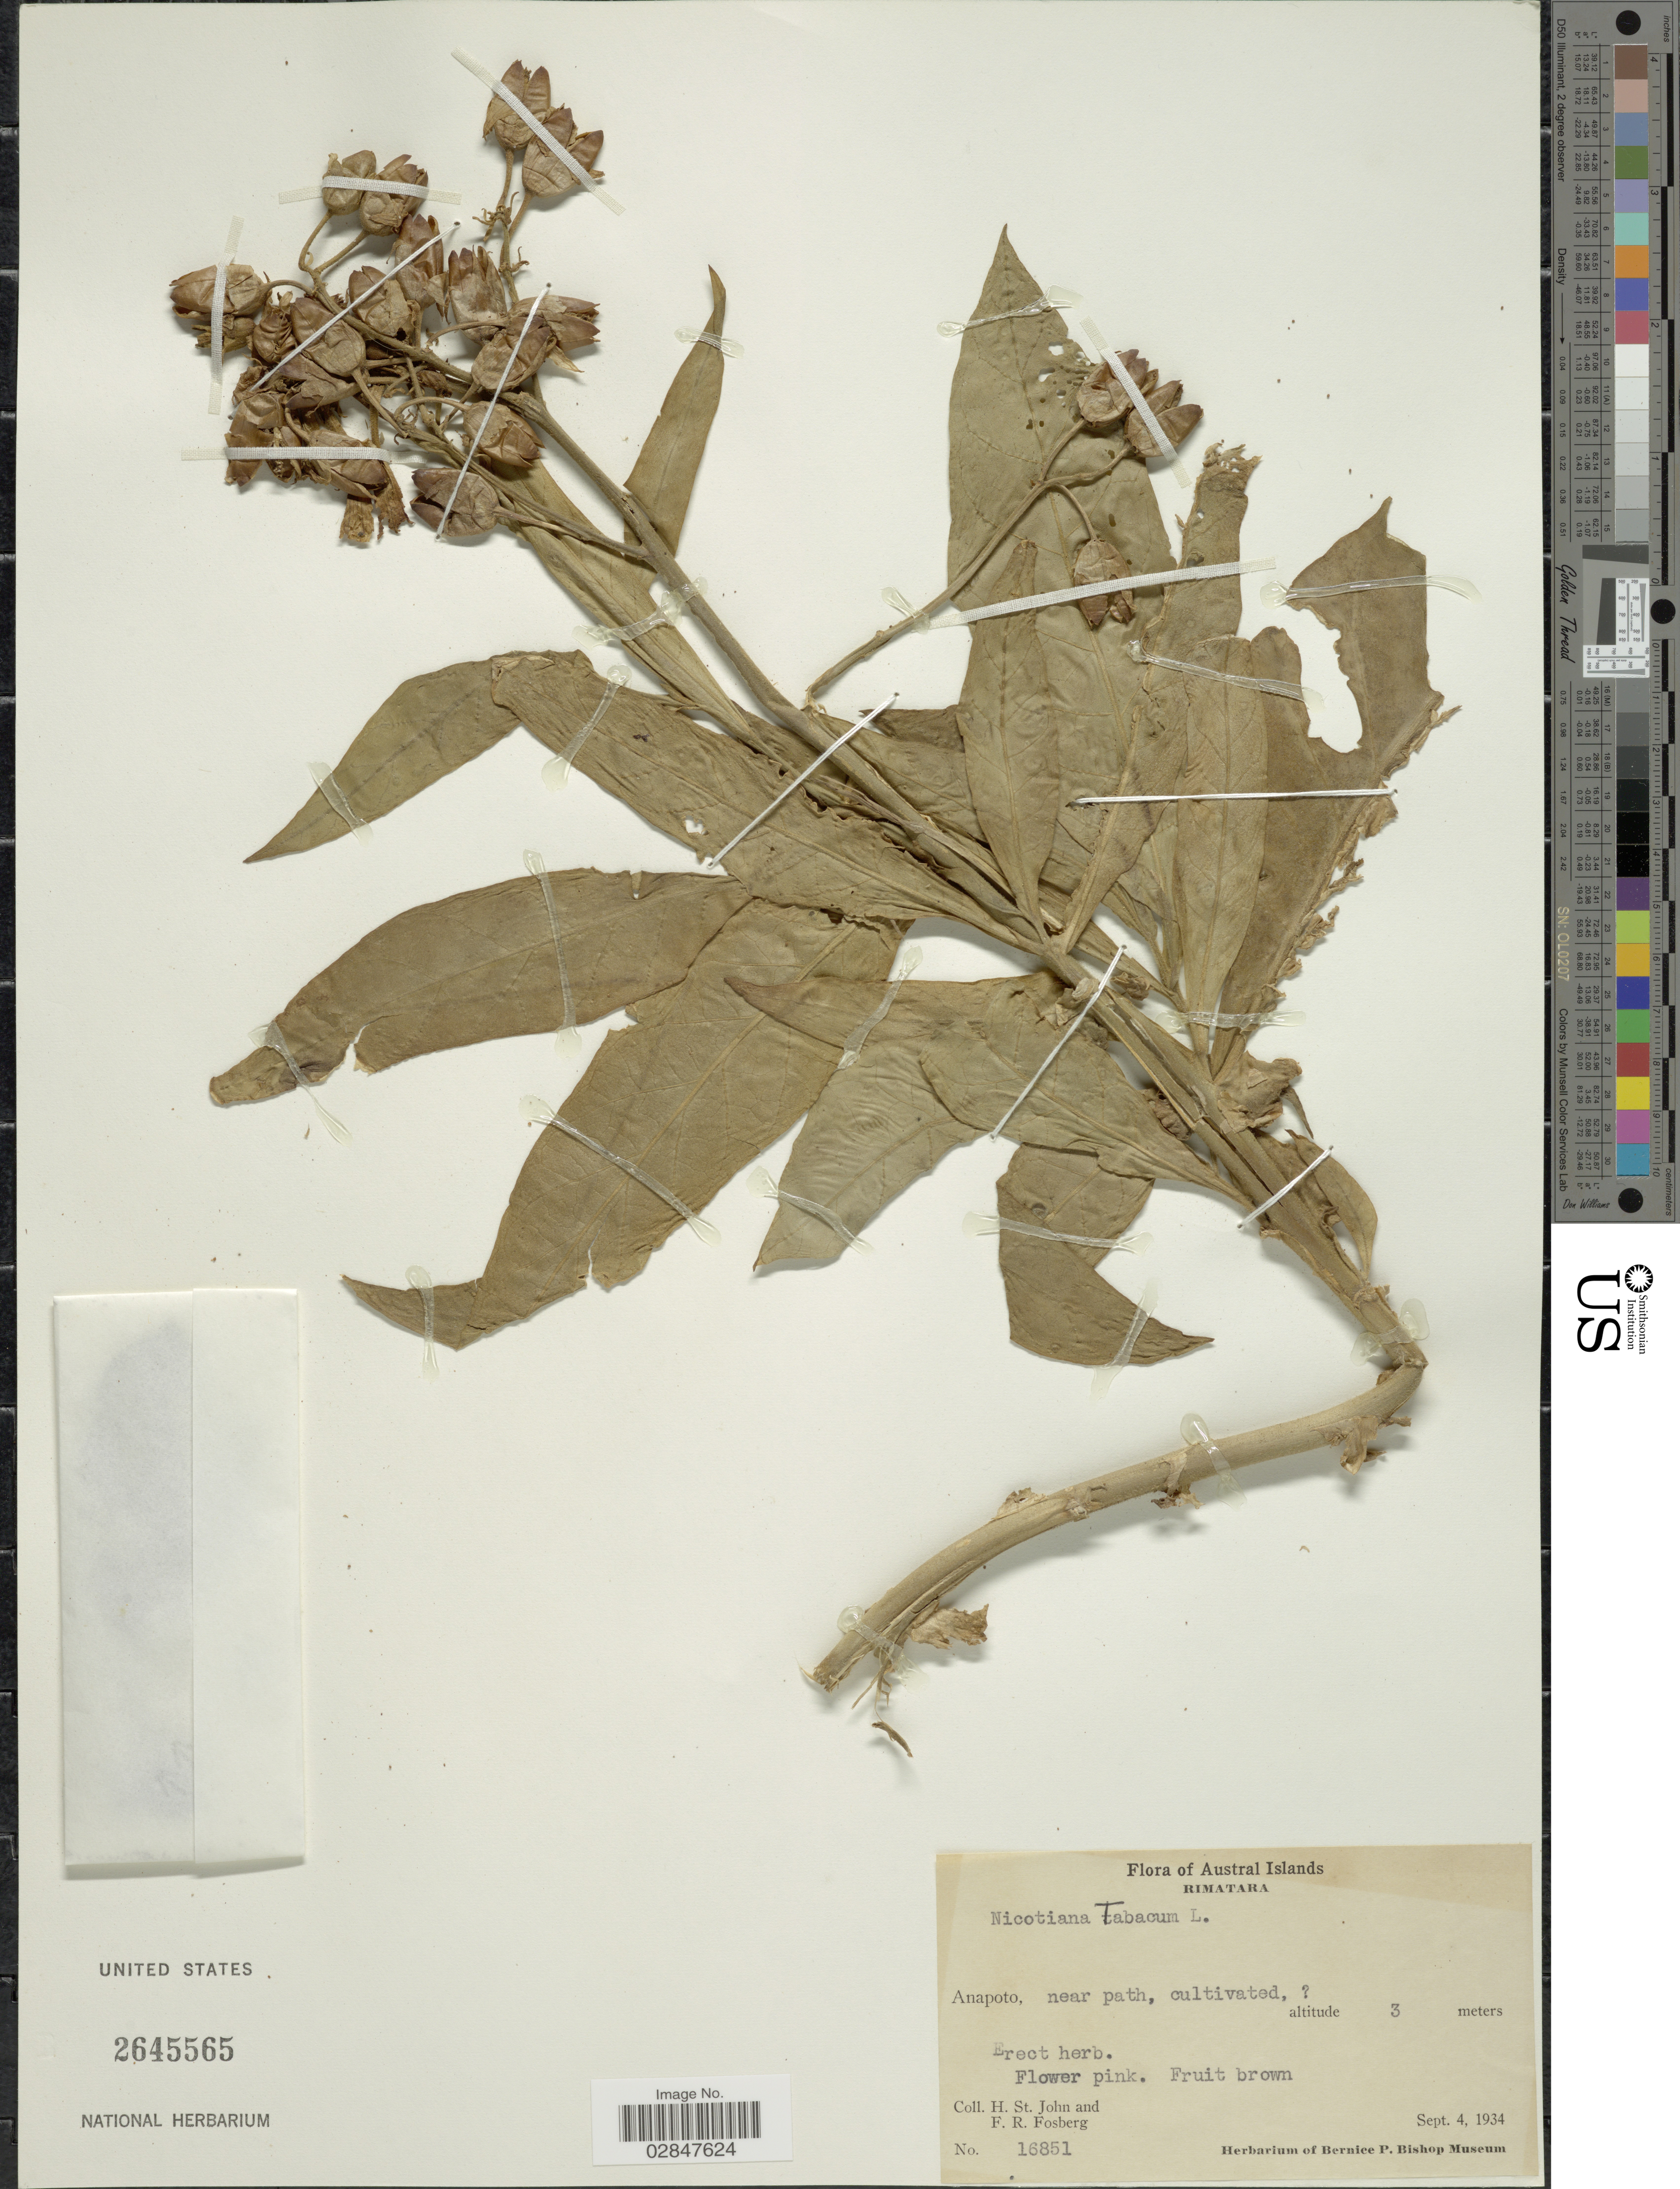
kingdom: Plantae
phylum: Tracheophyta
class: Magnoliopsida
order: Solanales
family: Solanaceae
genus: Nicotiana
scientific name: Nicotiana tabacum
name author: L.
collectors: H. St. John & F. R. Fosberg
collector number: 16851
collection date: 1934-09-04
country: French Polynesia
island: Rimatara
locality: Rimatara. Anapoto, near path.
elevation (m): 3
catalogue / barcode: US 2645565